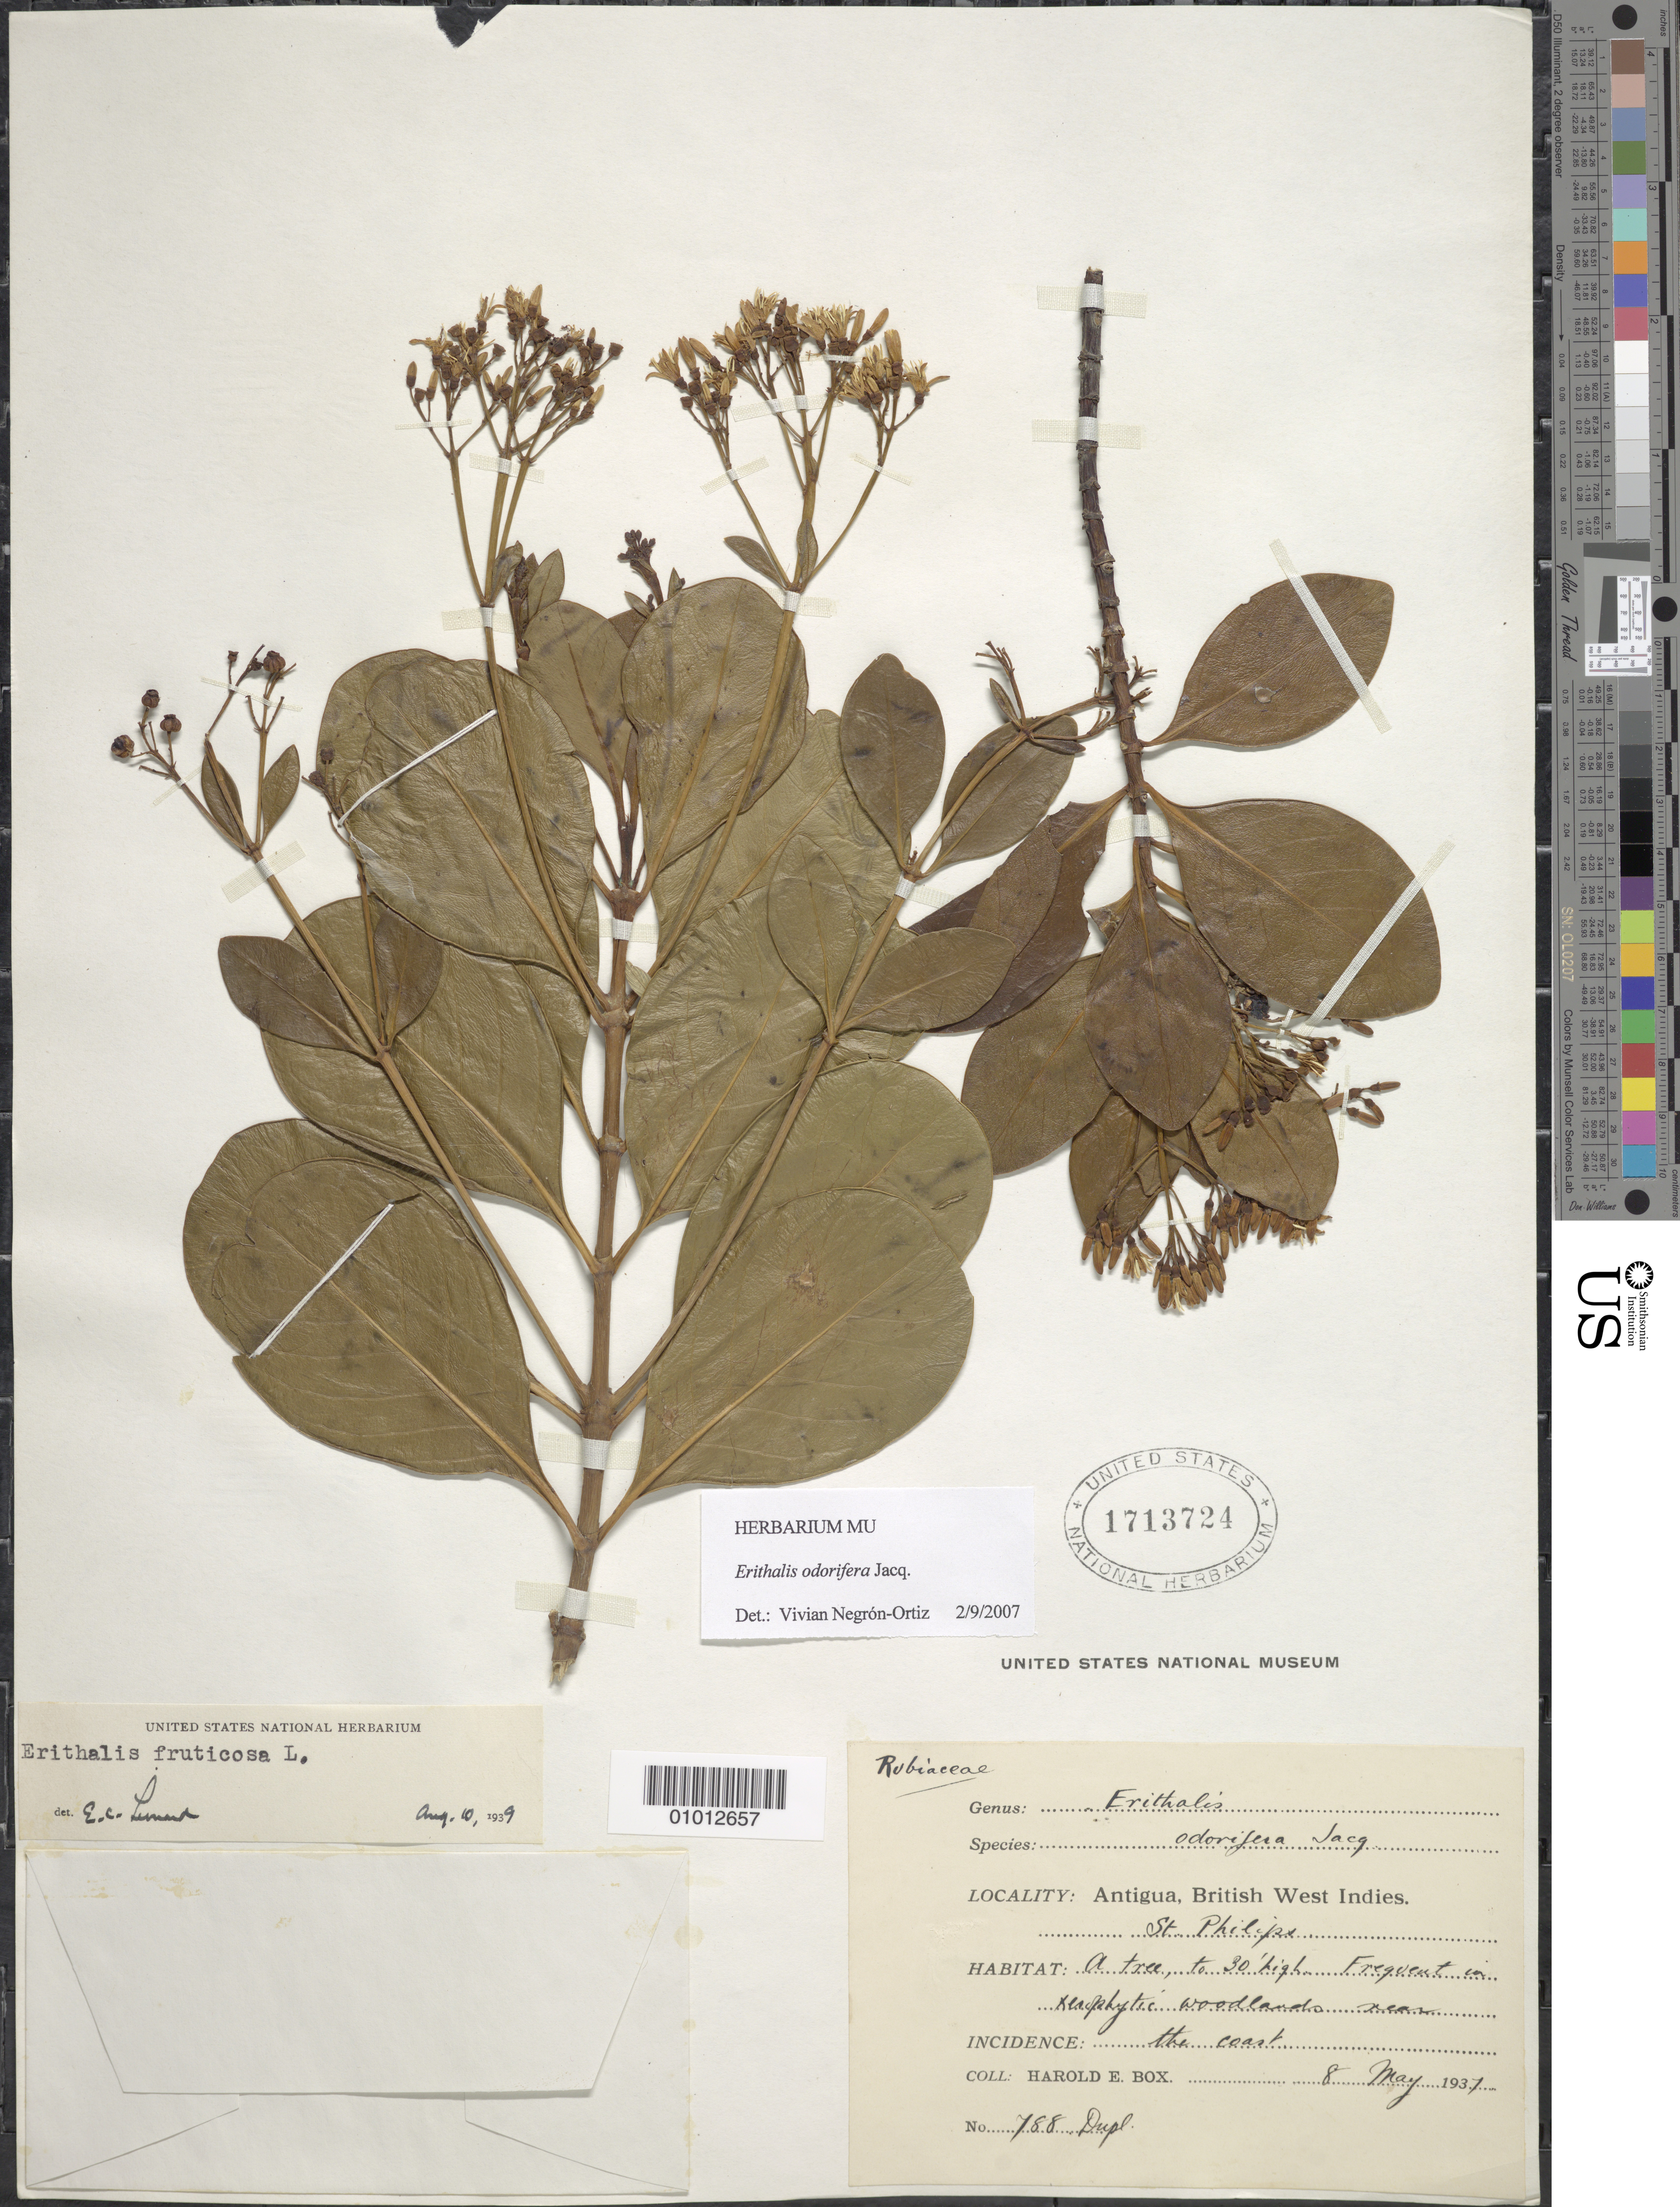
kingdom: Plantae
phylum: Tracheophyta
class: Magnoliopsida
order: Gentianales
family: Rubiaceae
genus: Erithalis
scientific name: Erithalis odorifera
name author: Jacq.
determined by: Negrón-Ortiz, V.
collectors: H. E. Box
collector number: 788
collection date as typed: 08 May 1937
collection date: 1937-05-08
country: Antigua and Barbuda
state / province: Saint Philip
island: Antigua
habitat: Frequent in xerophytic woodlands near the coast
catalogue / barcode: US 1713724